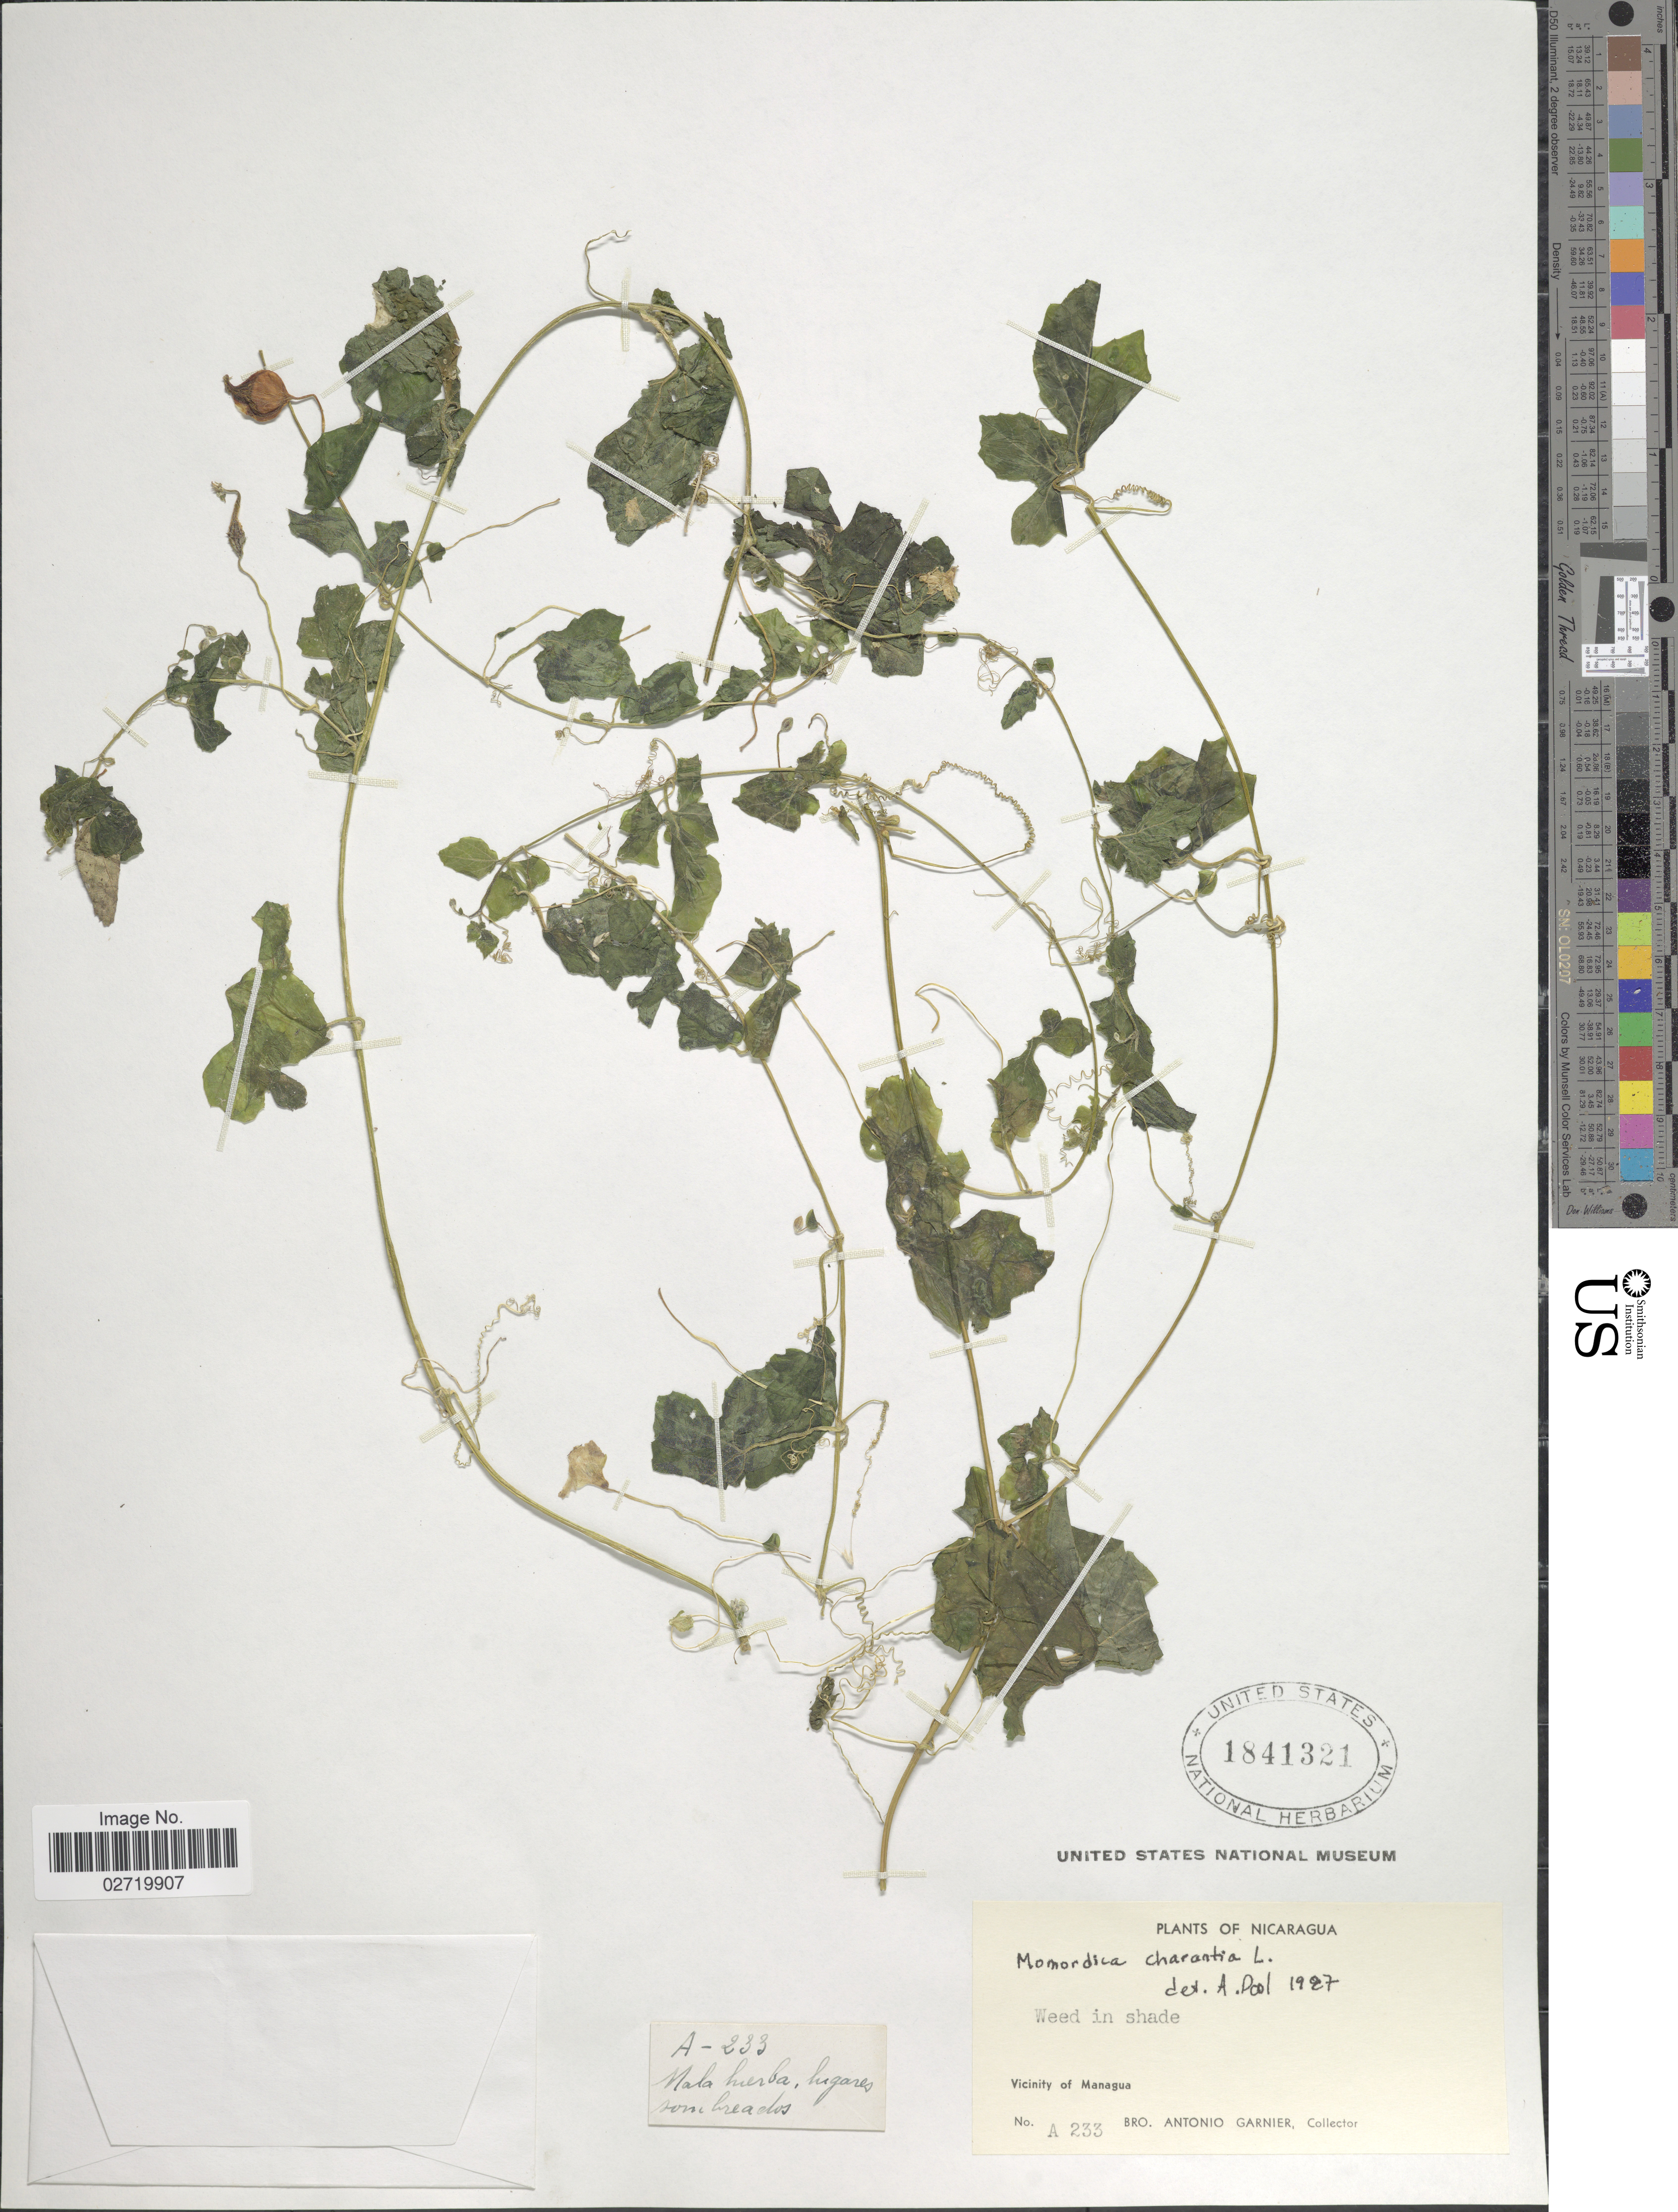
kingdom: Plantae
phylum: Tracheophyta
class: Magnoliopsida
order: Cucurbitales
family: Cucurbitaceae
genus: Momordica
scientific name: Momordica charantia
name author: L.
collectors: Bro. A. Garnier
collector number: A 233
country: Nicaragua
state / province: Managua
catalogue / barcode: US 1841321